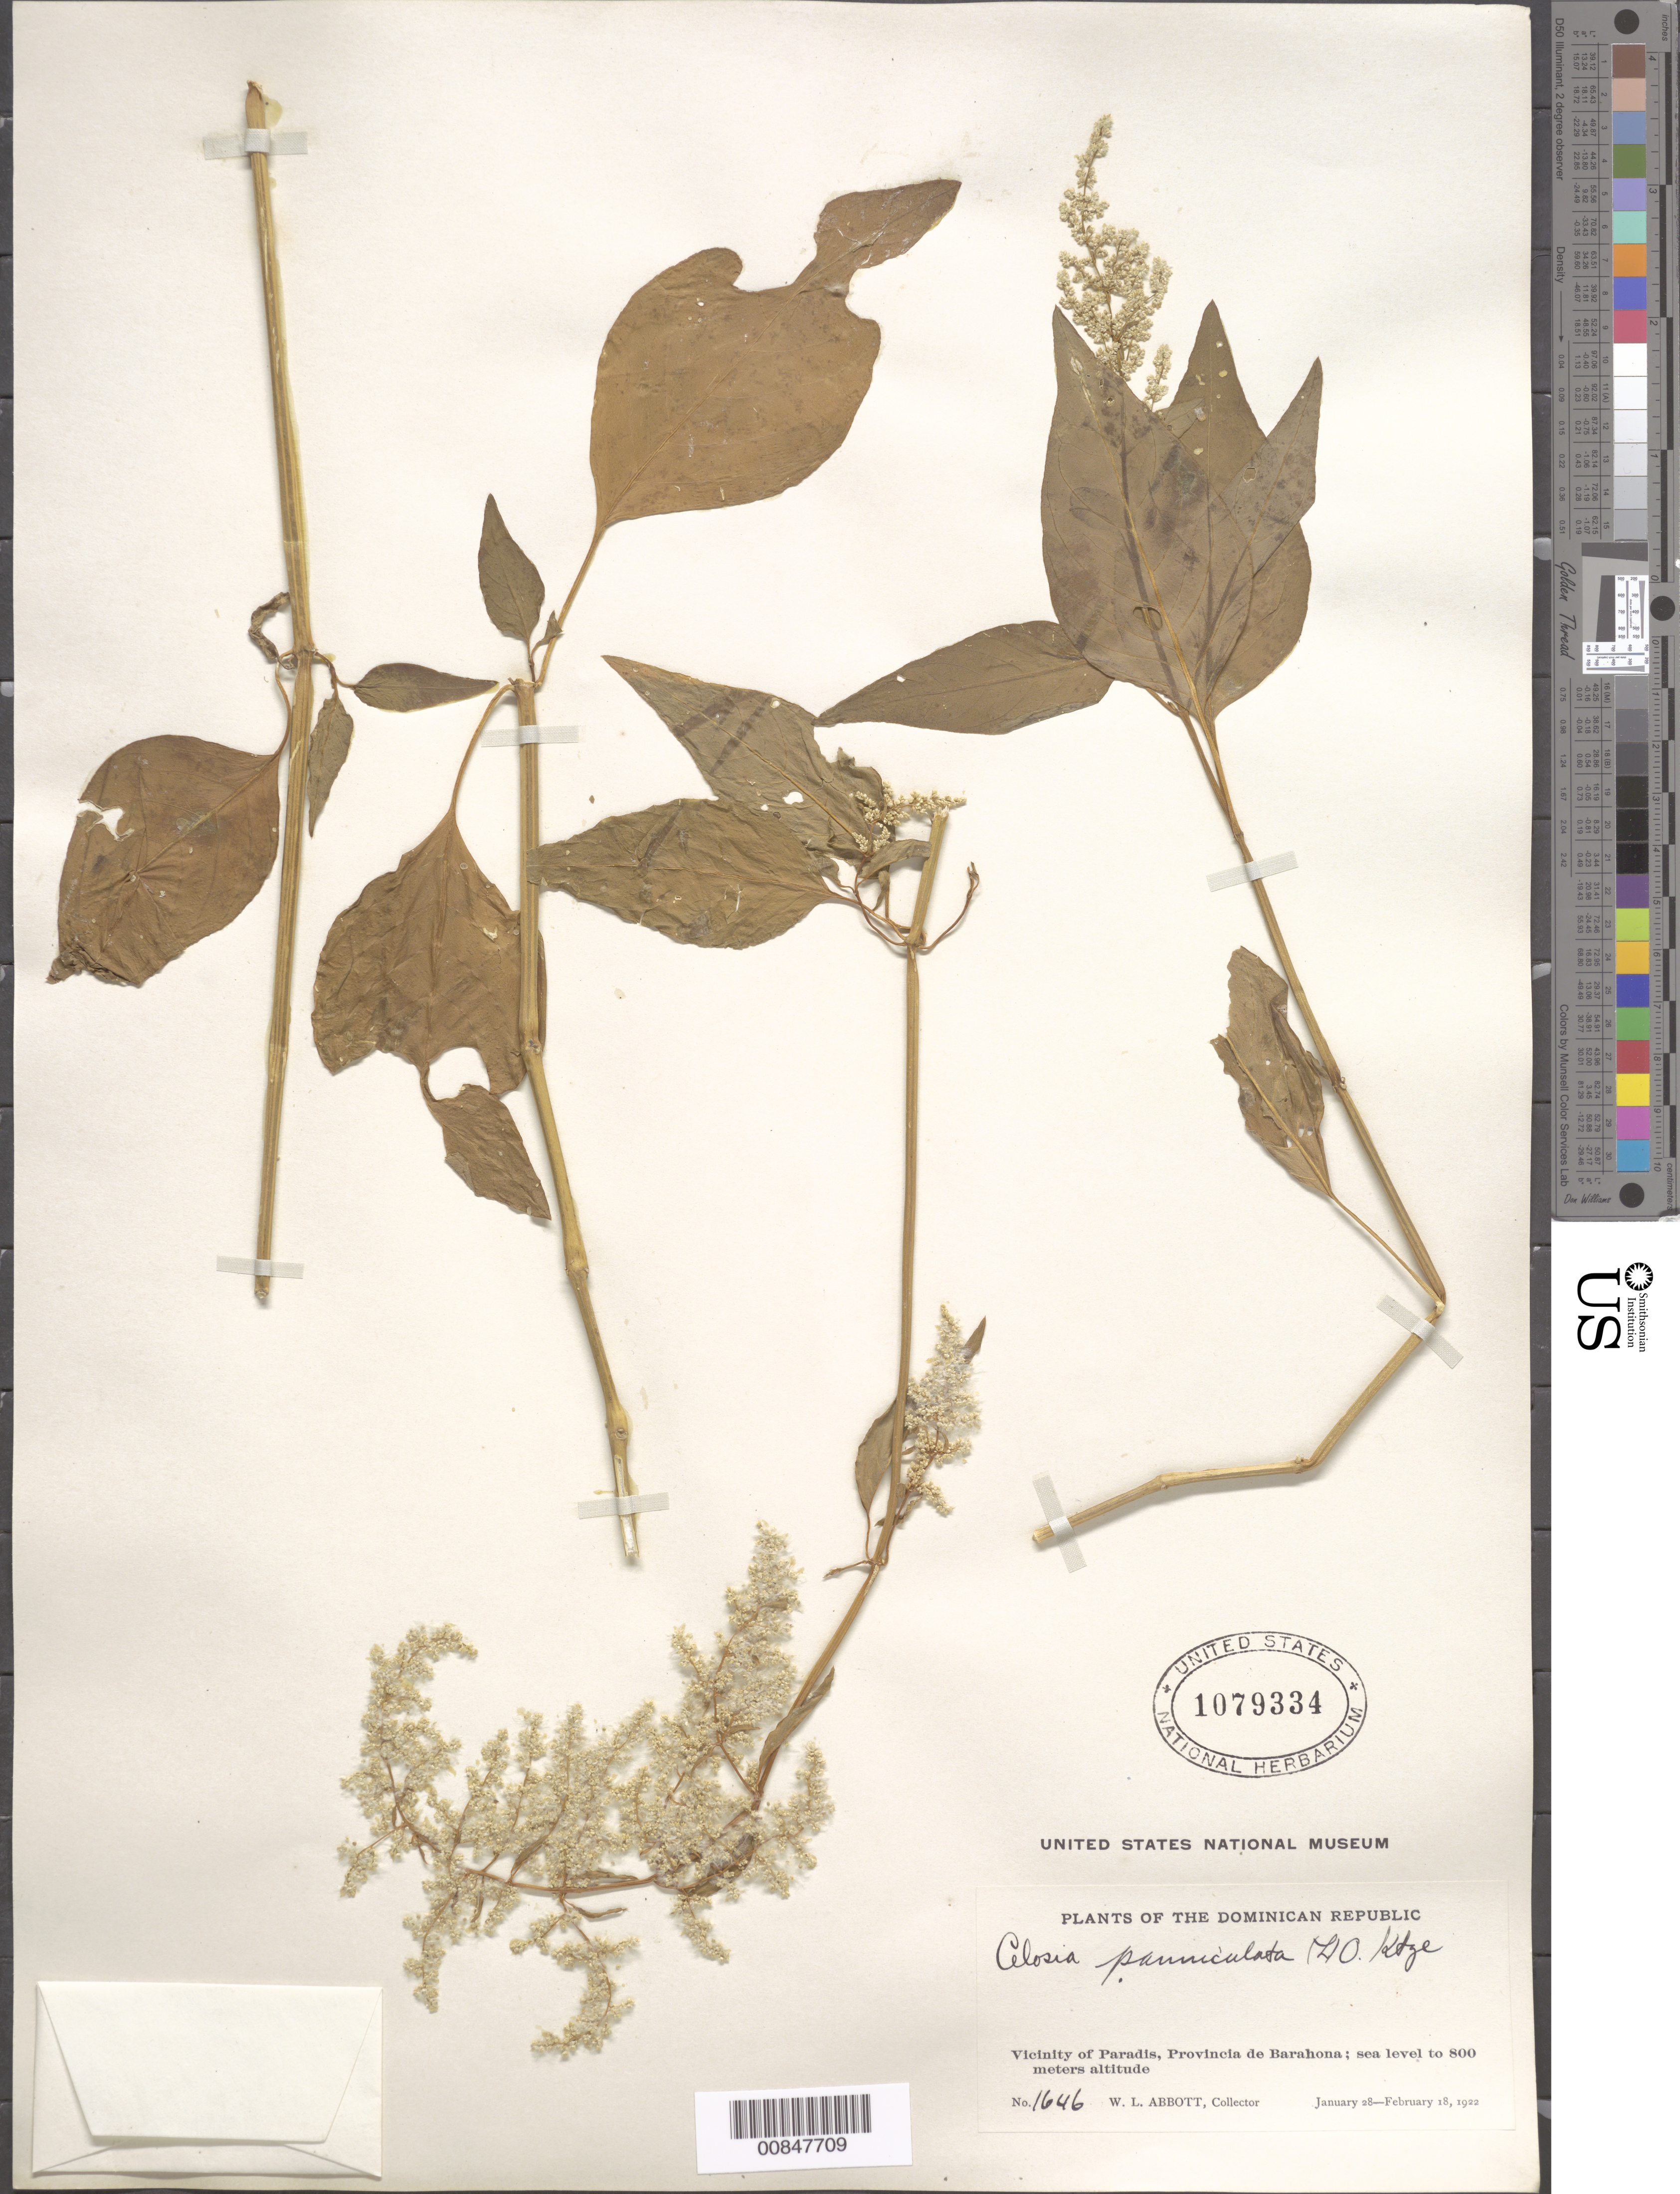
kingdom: Plantae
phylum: Tracheophyta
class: Magnoliopsida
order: Caryophyllales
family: Amaranthaceae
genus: Iresine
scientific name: Iresine diffusa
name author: Humb. & Bonpl. ex Willd.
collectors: W. L. Abbott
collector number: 1646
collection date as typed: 28 Jan 1922 to 18 Feb 1922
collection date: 1922-01-28/1922-02-18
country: Dominican Republic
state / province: Barahona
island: Hispaniola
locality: Vicinity of Paradis.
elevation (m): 0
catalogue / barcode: US 1079334